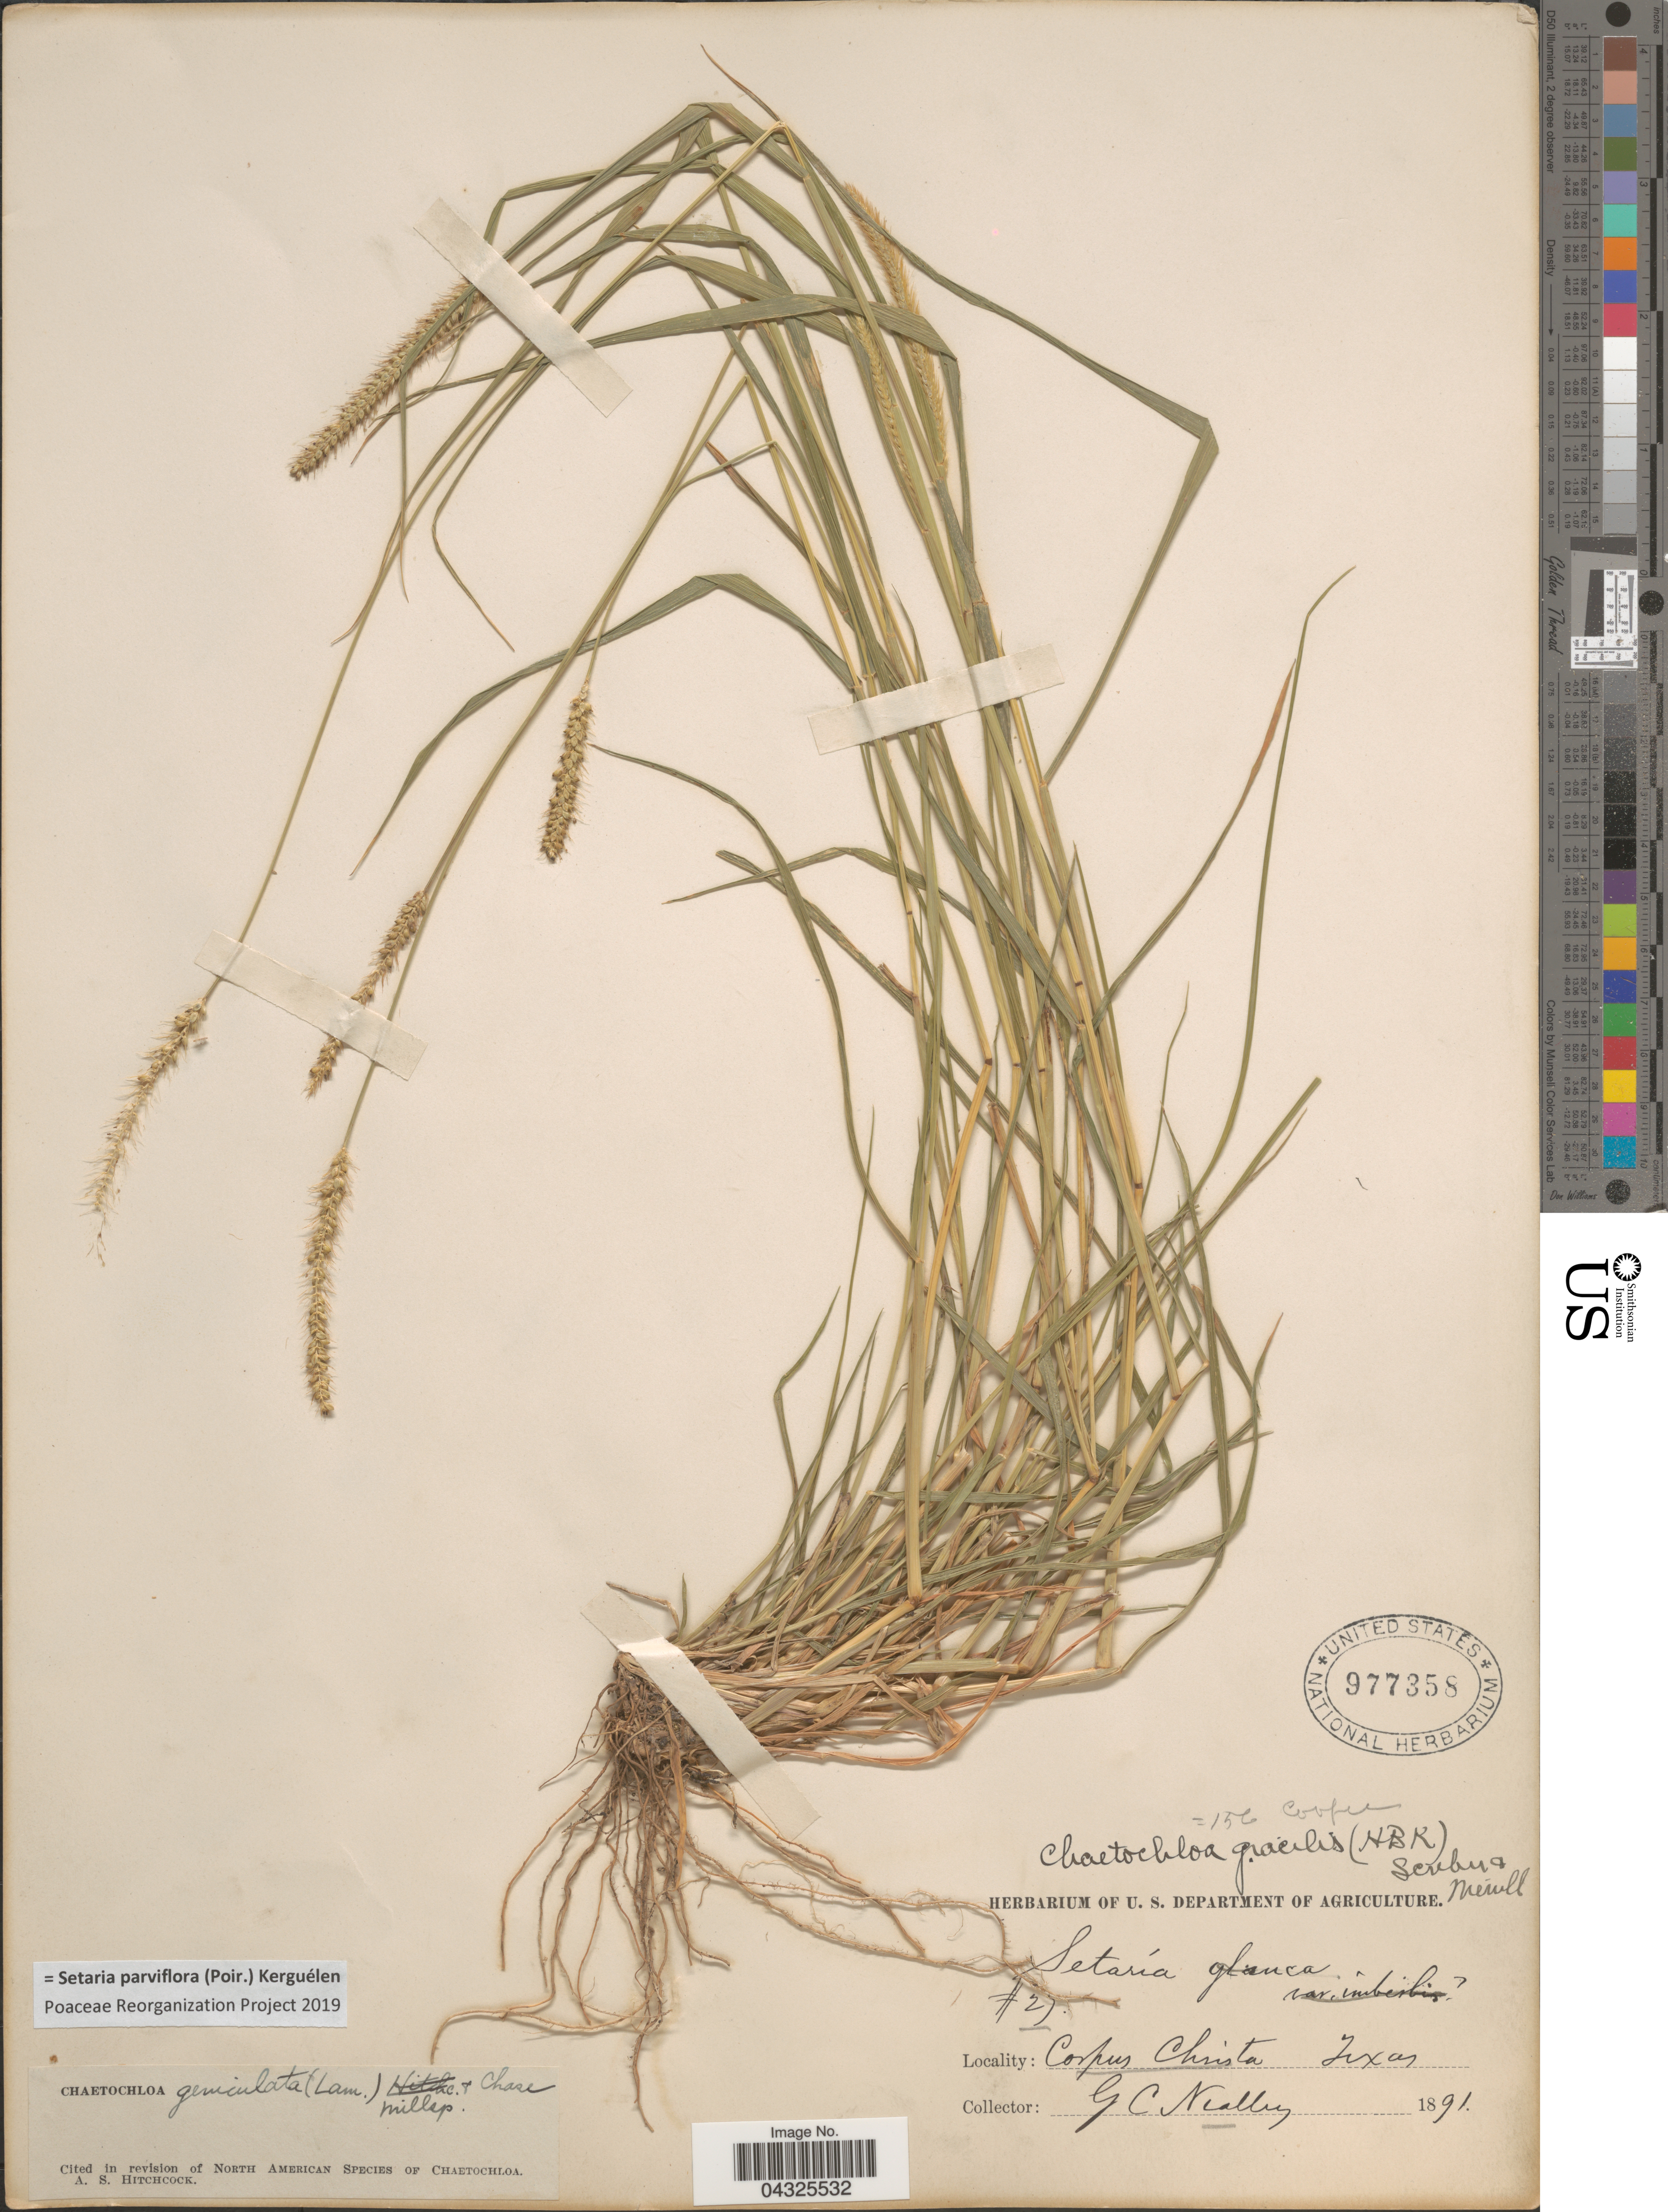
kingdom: Plantae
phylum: Tracheophyta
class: Liliopsida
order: Poales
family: Poaceae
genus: Setaria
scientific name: Setaria parviflora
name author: (Poir.) Kerguélen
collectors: G. C. Nealley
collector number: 27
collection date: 1891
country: United States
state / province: Texas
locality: Corpus Christa.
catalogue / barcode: US 977358